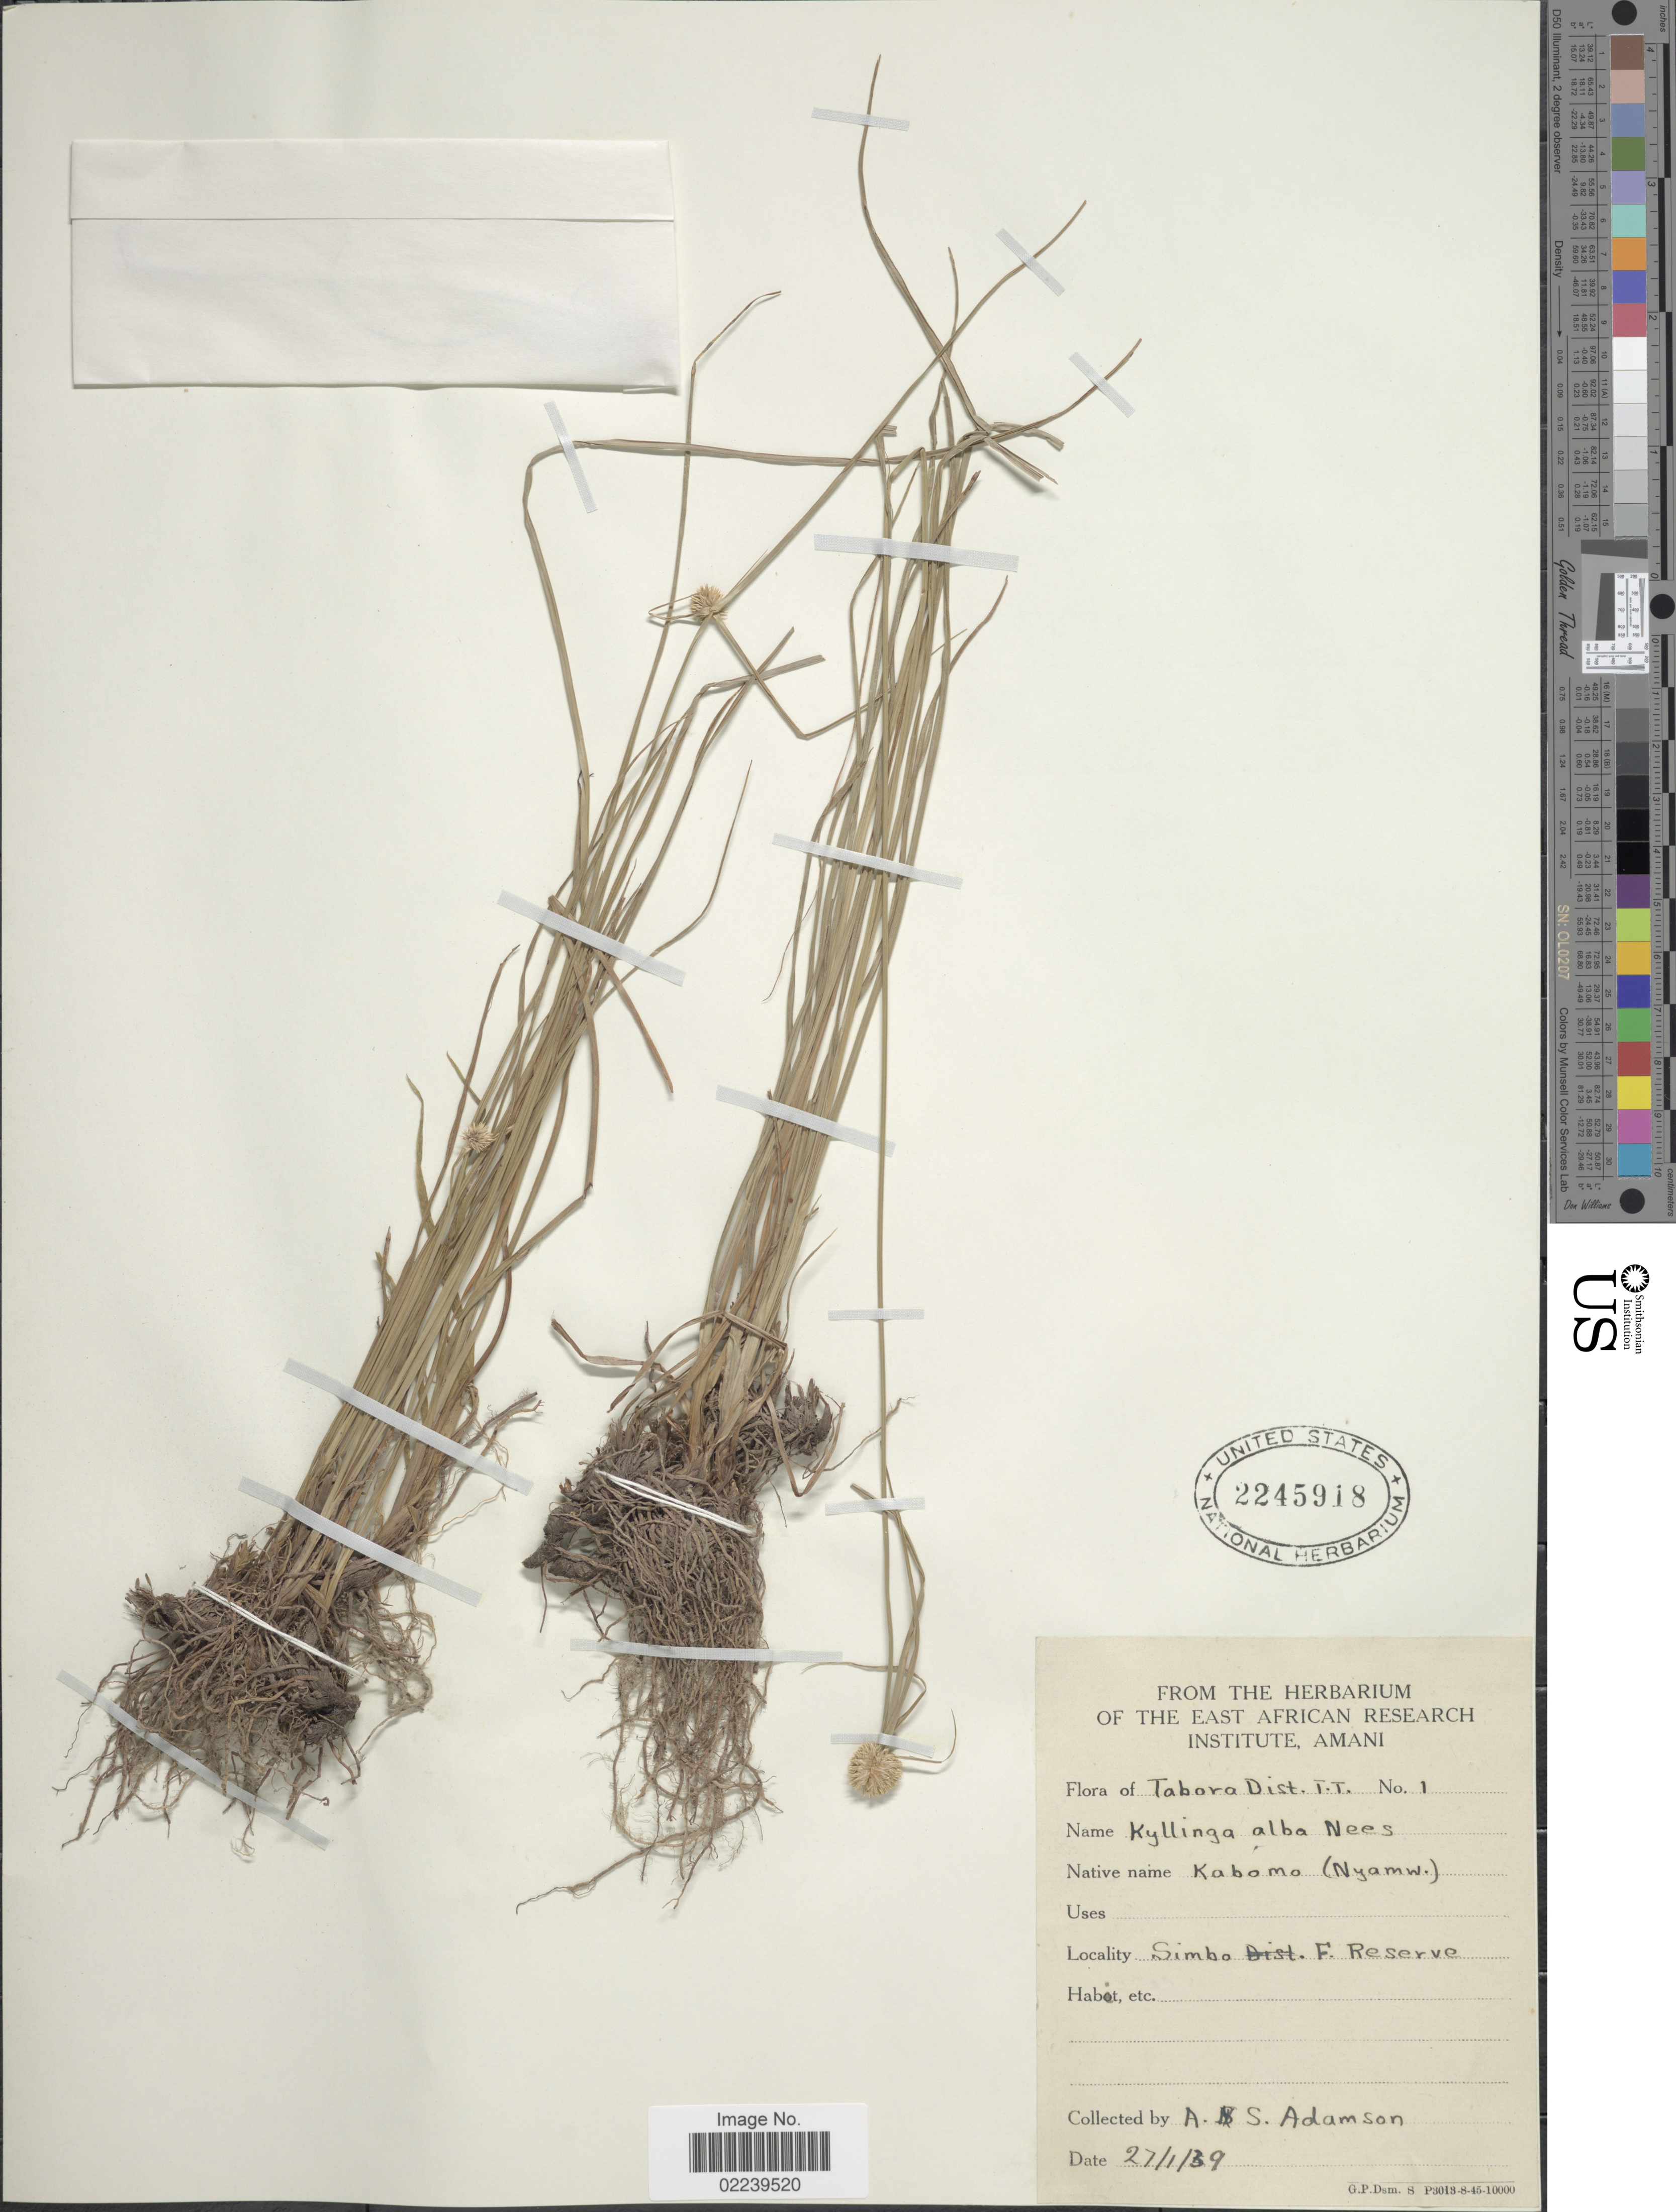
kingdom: Plantae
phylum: Tracheophyta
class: Liliopsida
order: Poales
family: Cyperaceae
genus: Cyperus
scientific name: Cyperus alatus subsp. alatus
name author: (Nees) F. Muell.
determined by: Strong, M. T., (US), Smithsonian Institution - National Museum of Natural History (UNITED STATES)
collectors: A. Adamson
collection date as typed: Transcribed d/m/y: 27/1/39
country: Tanzania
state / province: Tabora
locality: Simbo, F. Reserve. T.T. Tabora Dist.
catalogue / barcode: US 2245918